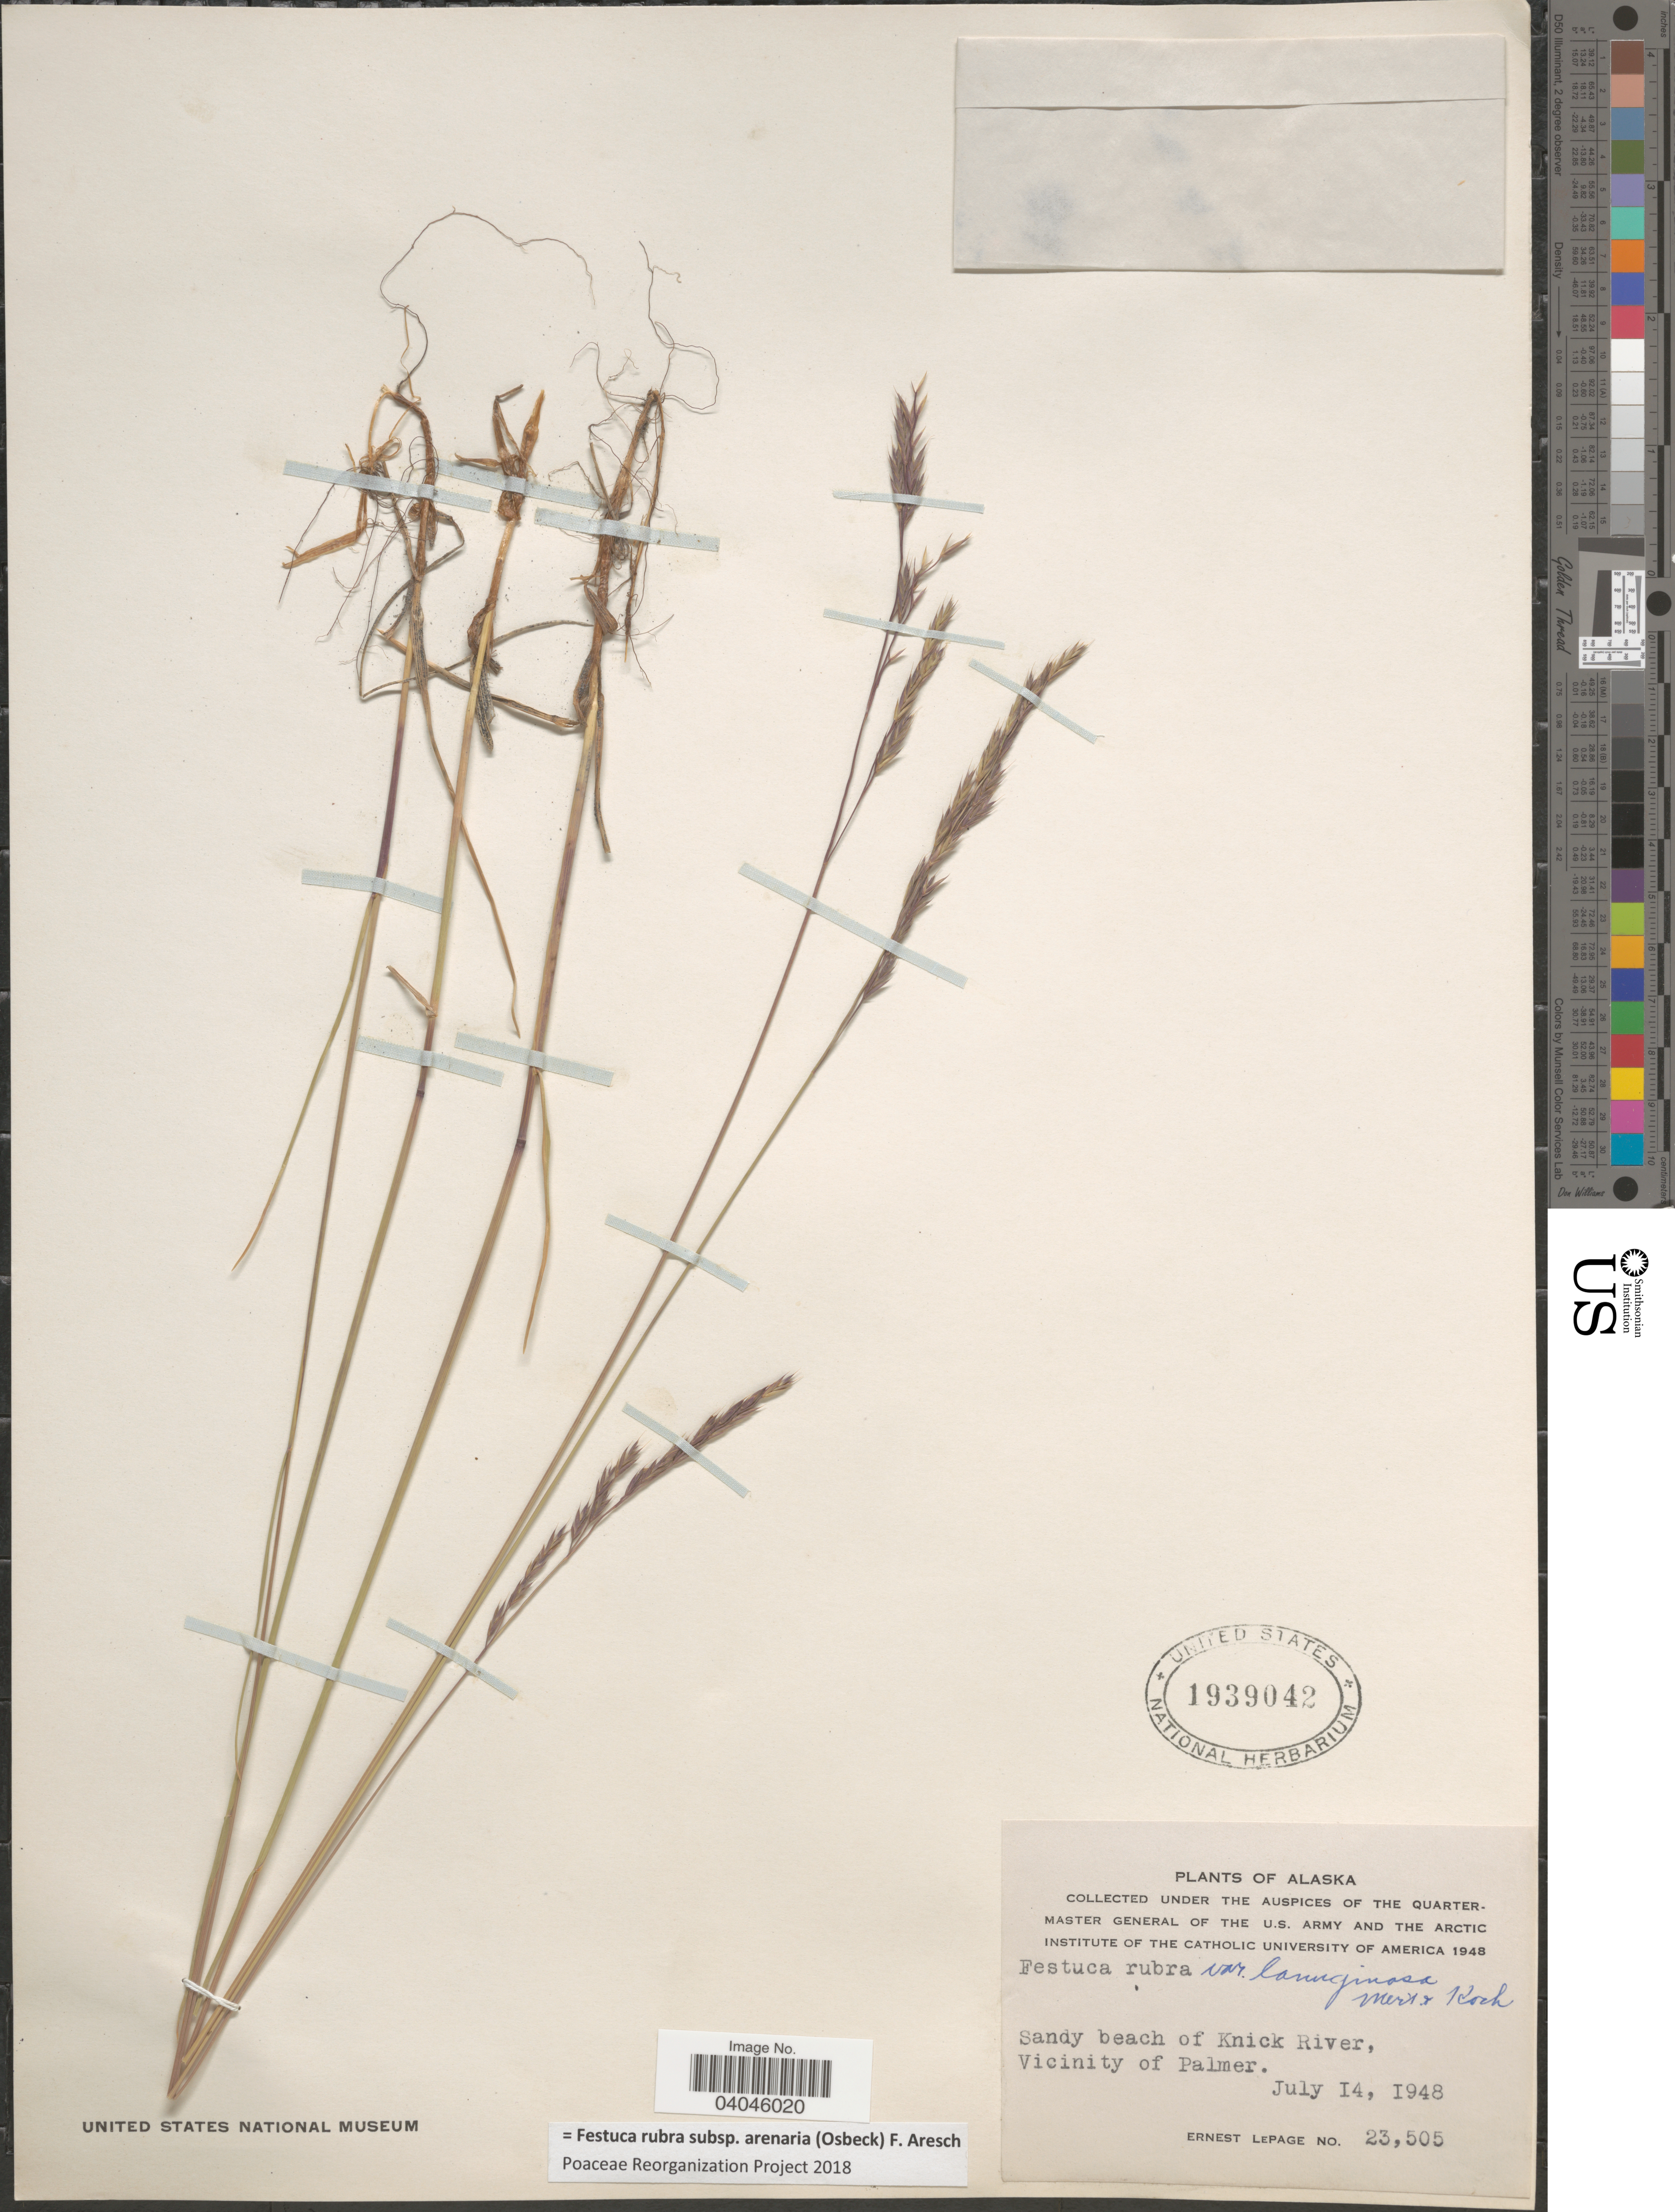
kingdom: Plantae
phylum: Tracheophyta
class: Liliopsida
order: Poales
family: Poaceae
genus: Festuca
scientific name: Festuca rubra subsp. arenaria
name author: (Osbeck) F. Aresch.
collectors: E. Lepage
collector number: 23505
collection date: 1948-07-14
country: United States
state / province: Alaska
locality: Sandy beach of Knick River, Vicinity of Palmer.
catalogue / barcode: US 1939042